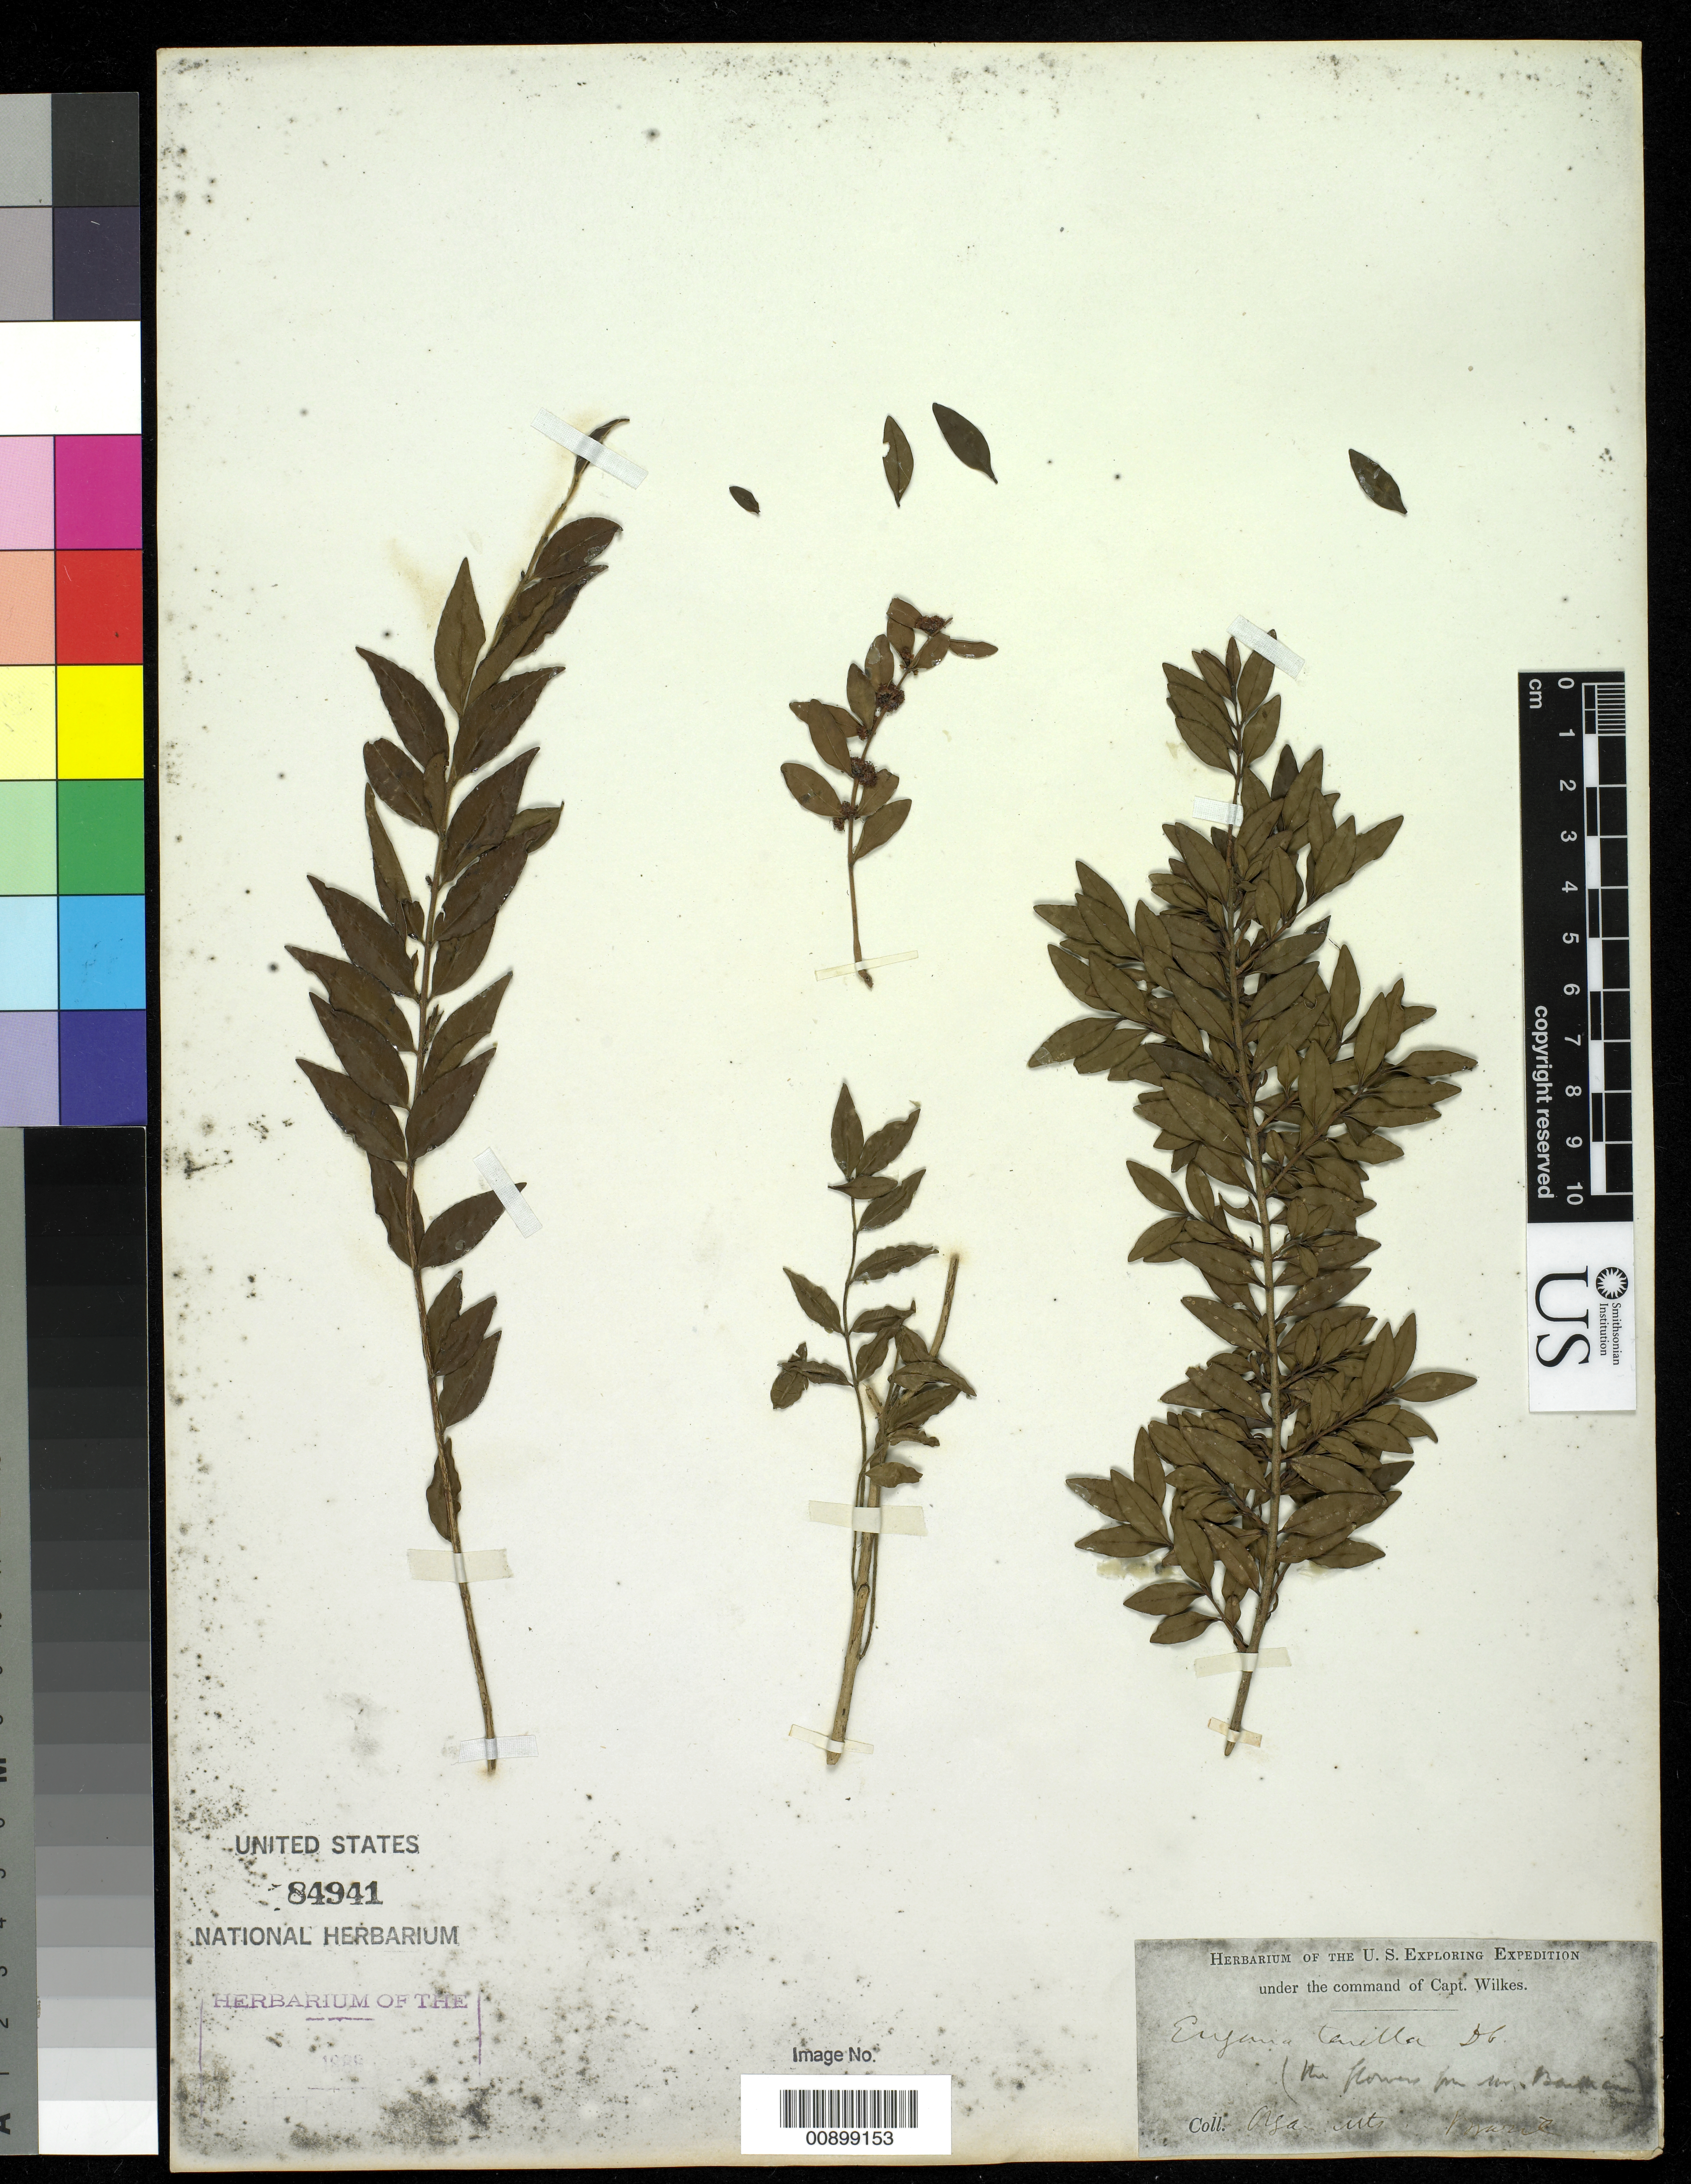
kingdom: Plantae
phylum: Tracheophyta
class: Magnoliopsida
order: Myrtales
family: Myrtaceae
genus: Eugenia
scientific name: Eugenia tenella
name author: DC.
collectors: Wilkes Explor. Exped.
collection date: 1838/1842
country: Brazil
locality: Organ Mts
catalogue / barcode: US 84941